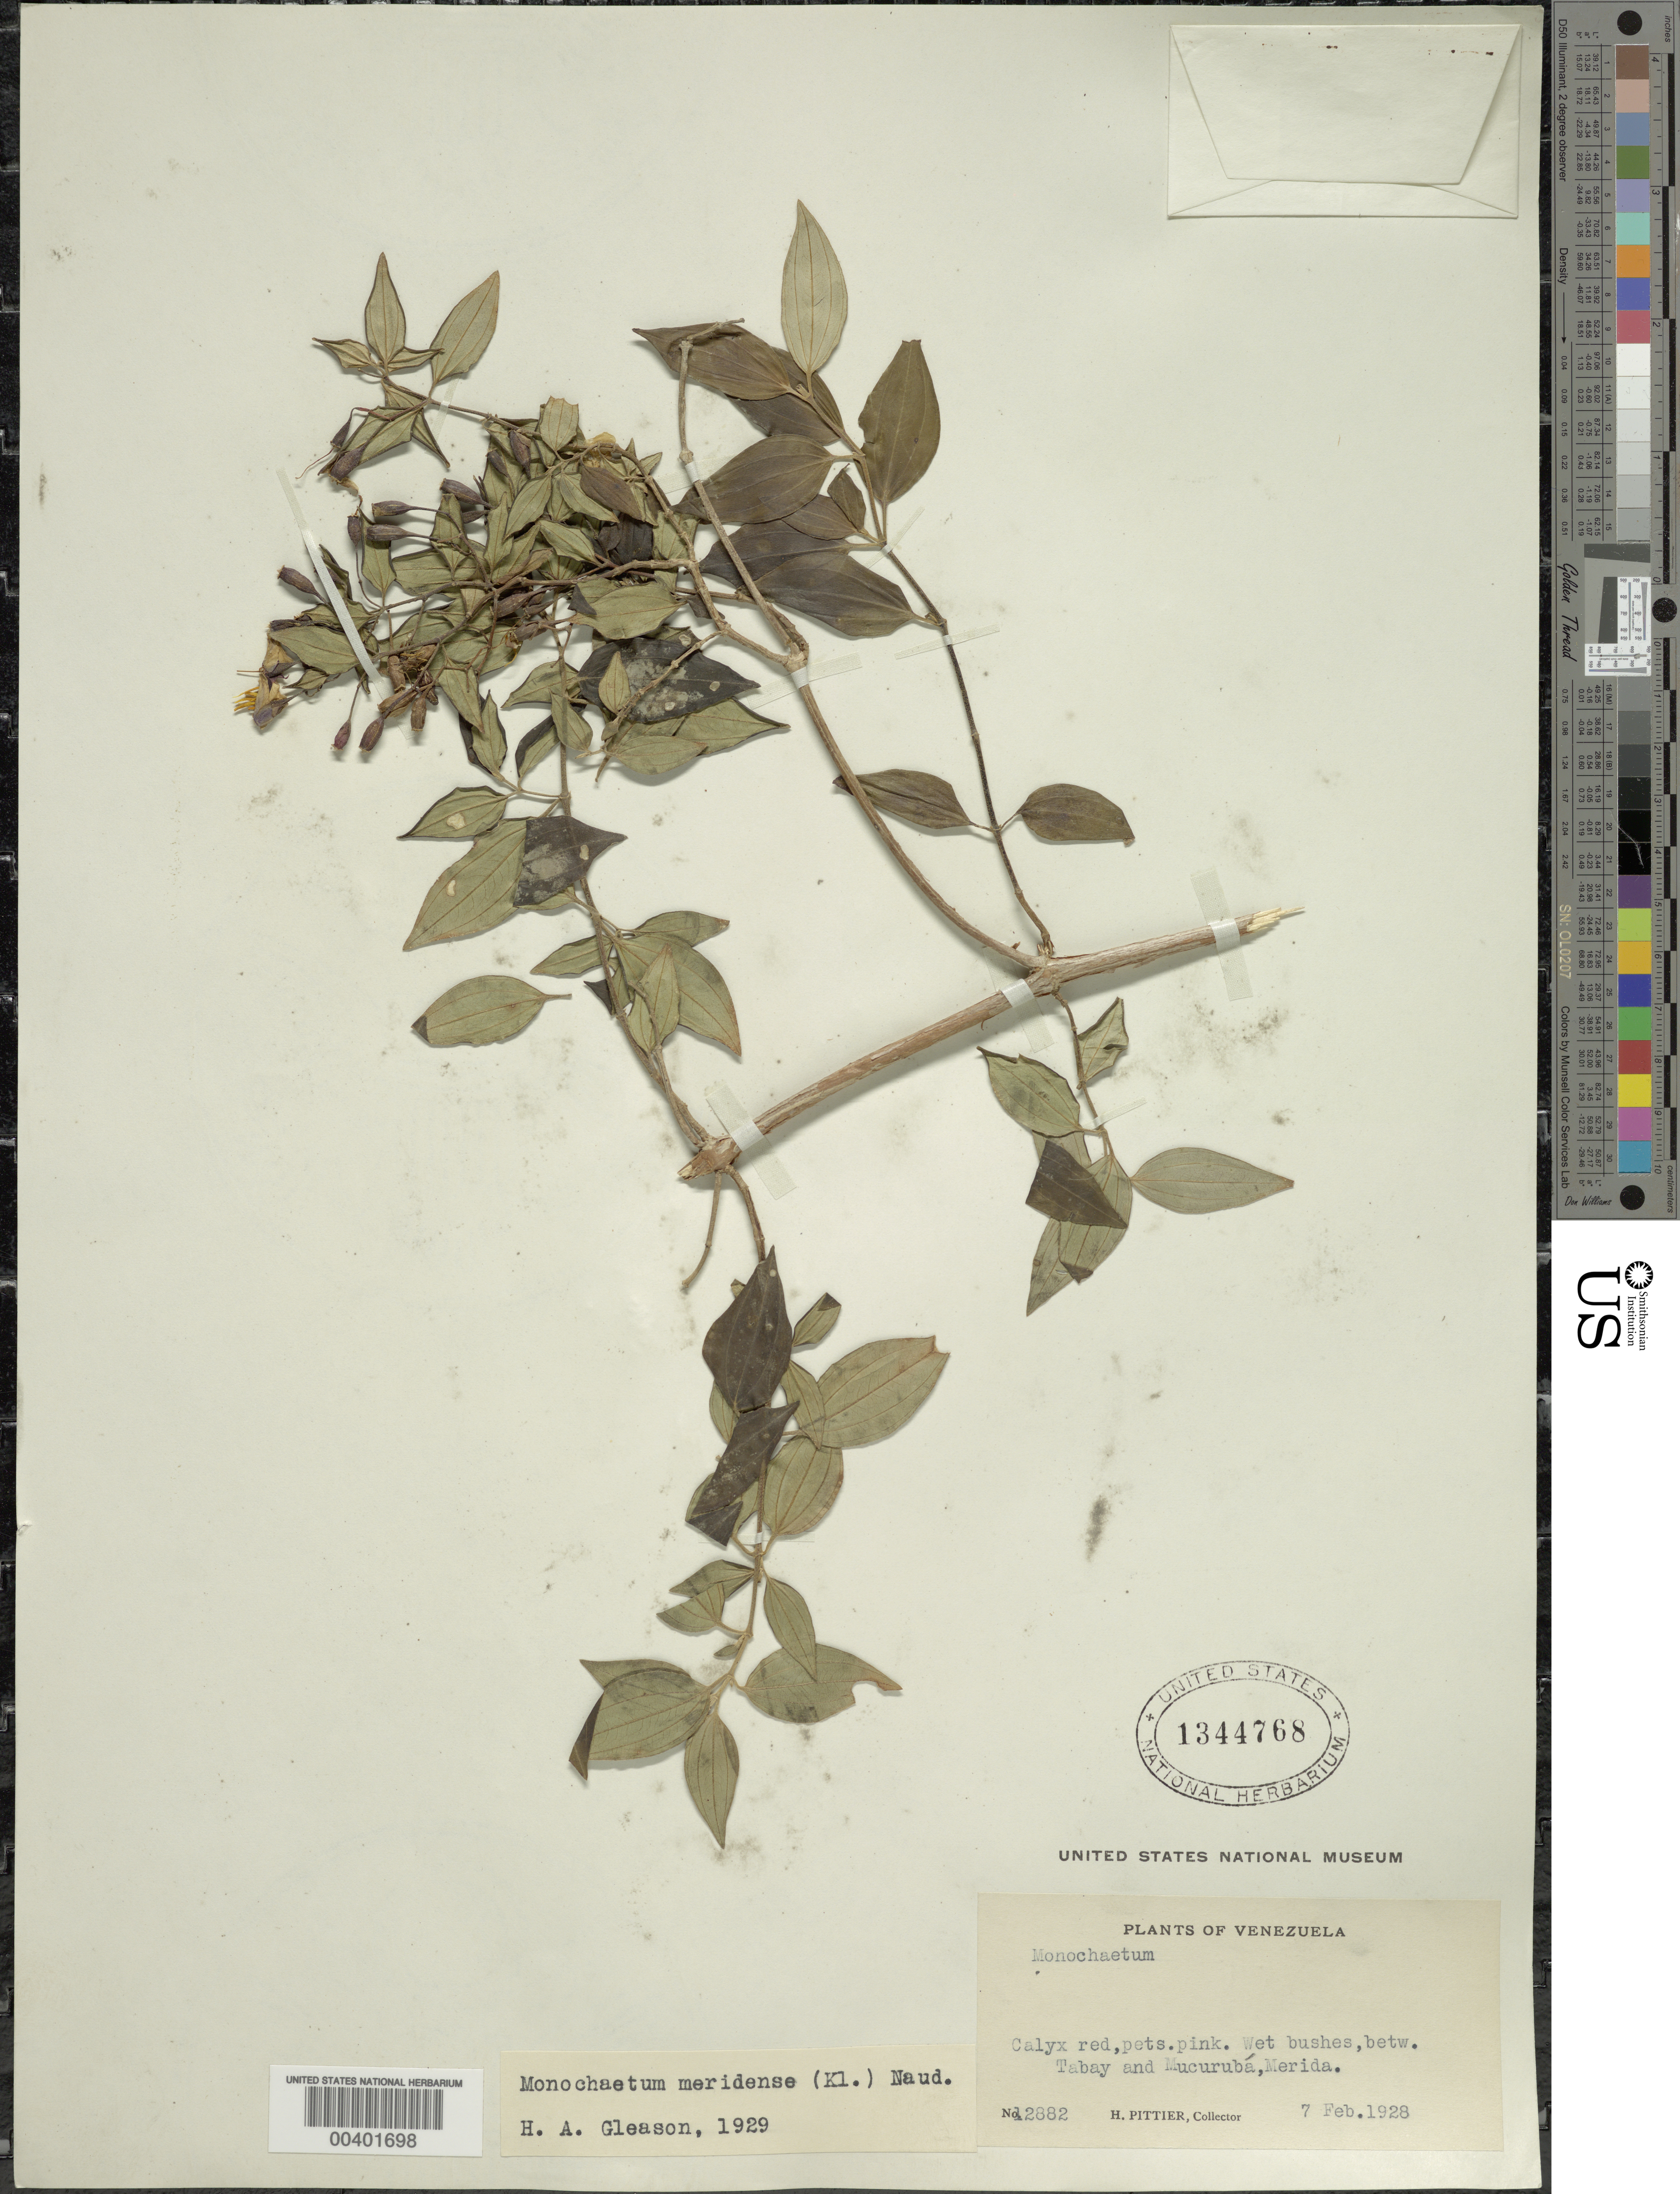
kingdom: Plantae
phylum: Tracheophyta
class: Magnoliopsida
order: Myrtales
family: Melastomataceae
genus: Monochaetum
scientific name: Monochaetum meridense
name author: (H. Karst.) Naudin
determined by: Gleason, H. A.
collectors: H. F. Pittier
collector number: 12882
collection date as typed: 07 Feb 1928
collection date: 1928-02-07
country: Venezuela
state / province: Mérida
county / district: Rangel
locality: Between Tabay and Mucurubá. Mucuruba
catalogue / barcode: US 1344768